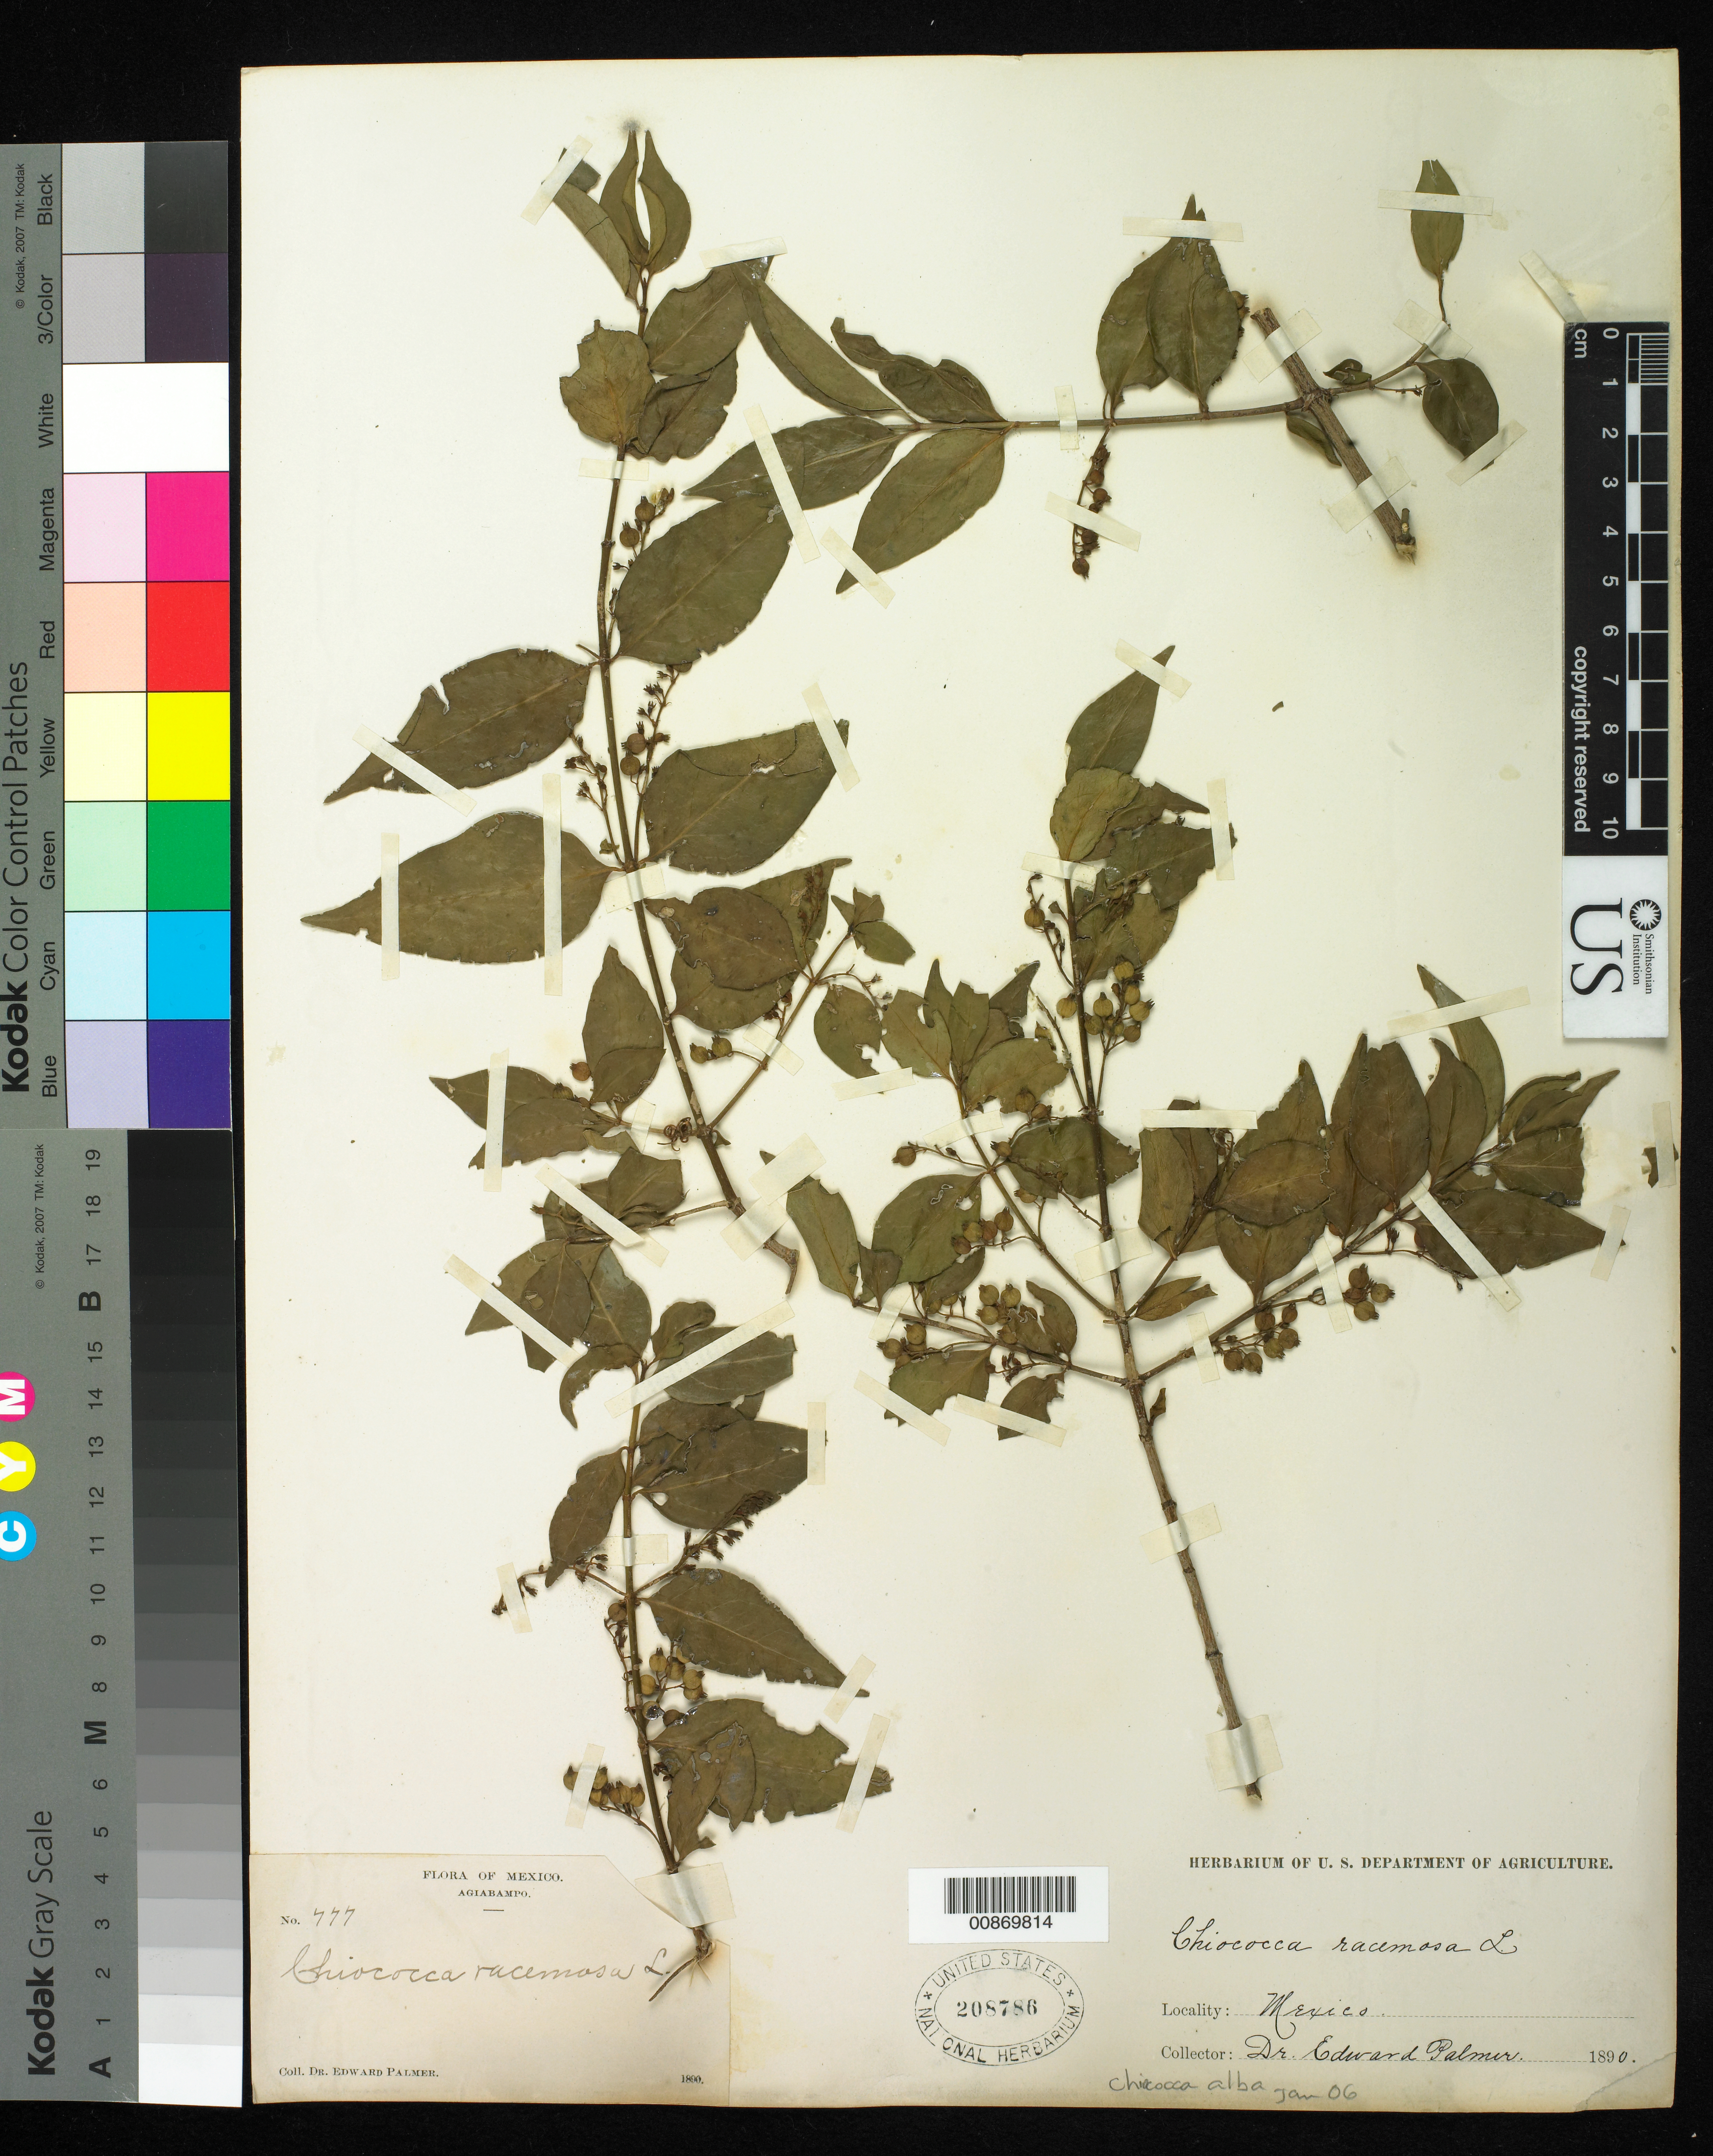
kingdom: Plantae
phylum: Tracheophyta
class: Magnoliopsida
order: Gentianales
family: Rubiaceae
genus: Chiococca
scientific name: Chiococca alba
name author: (L.) Hitchc.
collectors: E. Palmer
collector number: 777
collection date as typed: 1890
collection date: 1890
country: Mexico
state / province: Sonora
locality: Agiabampo, Sonora.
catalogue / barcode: US 208786